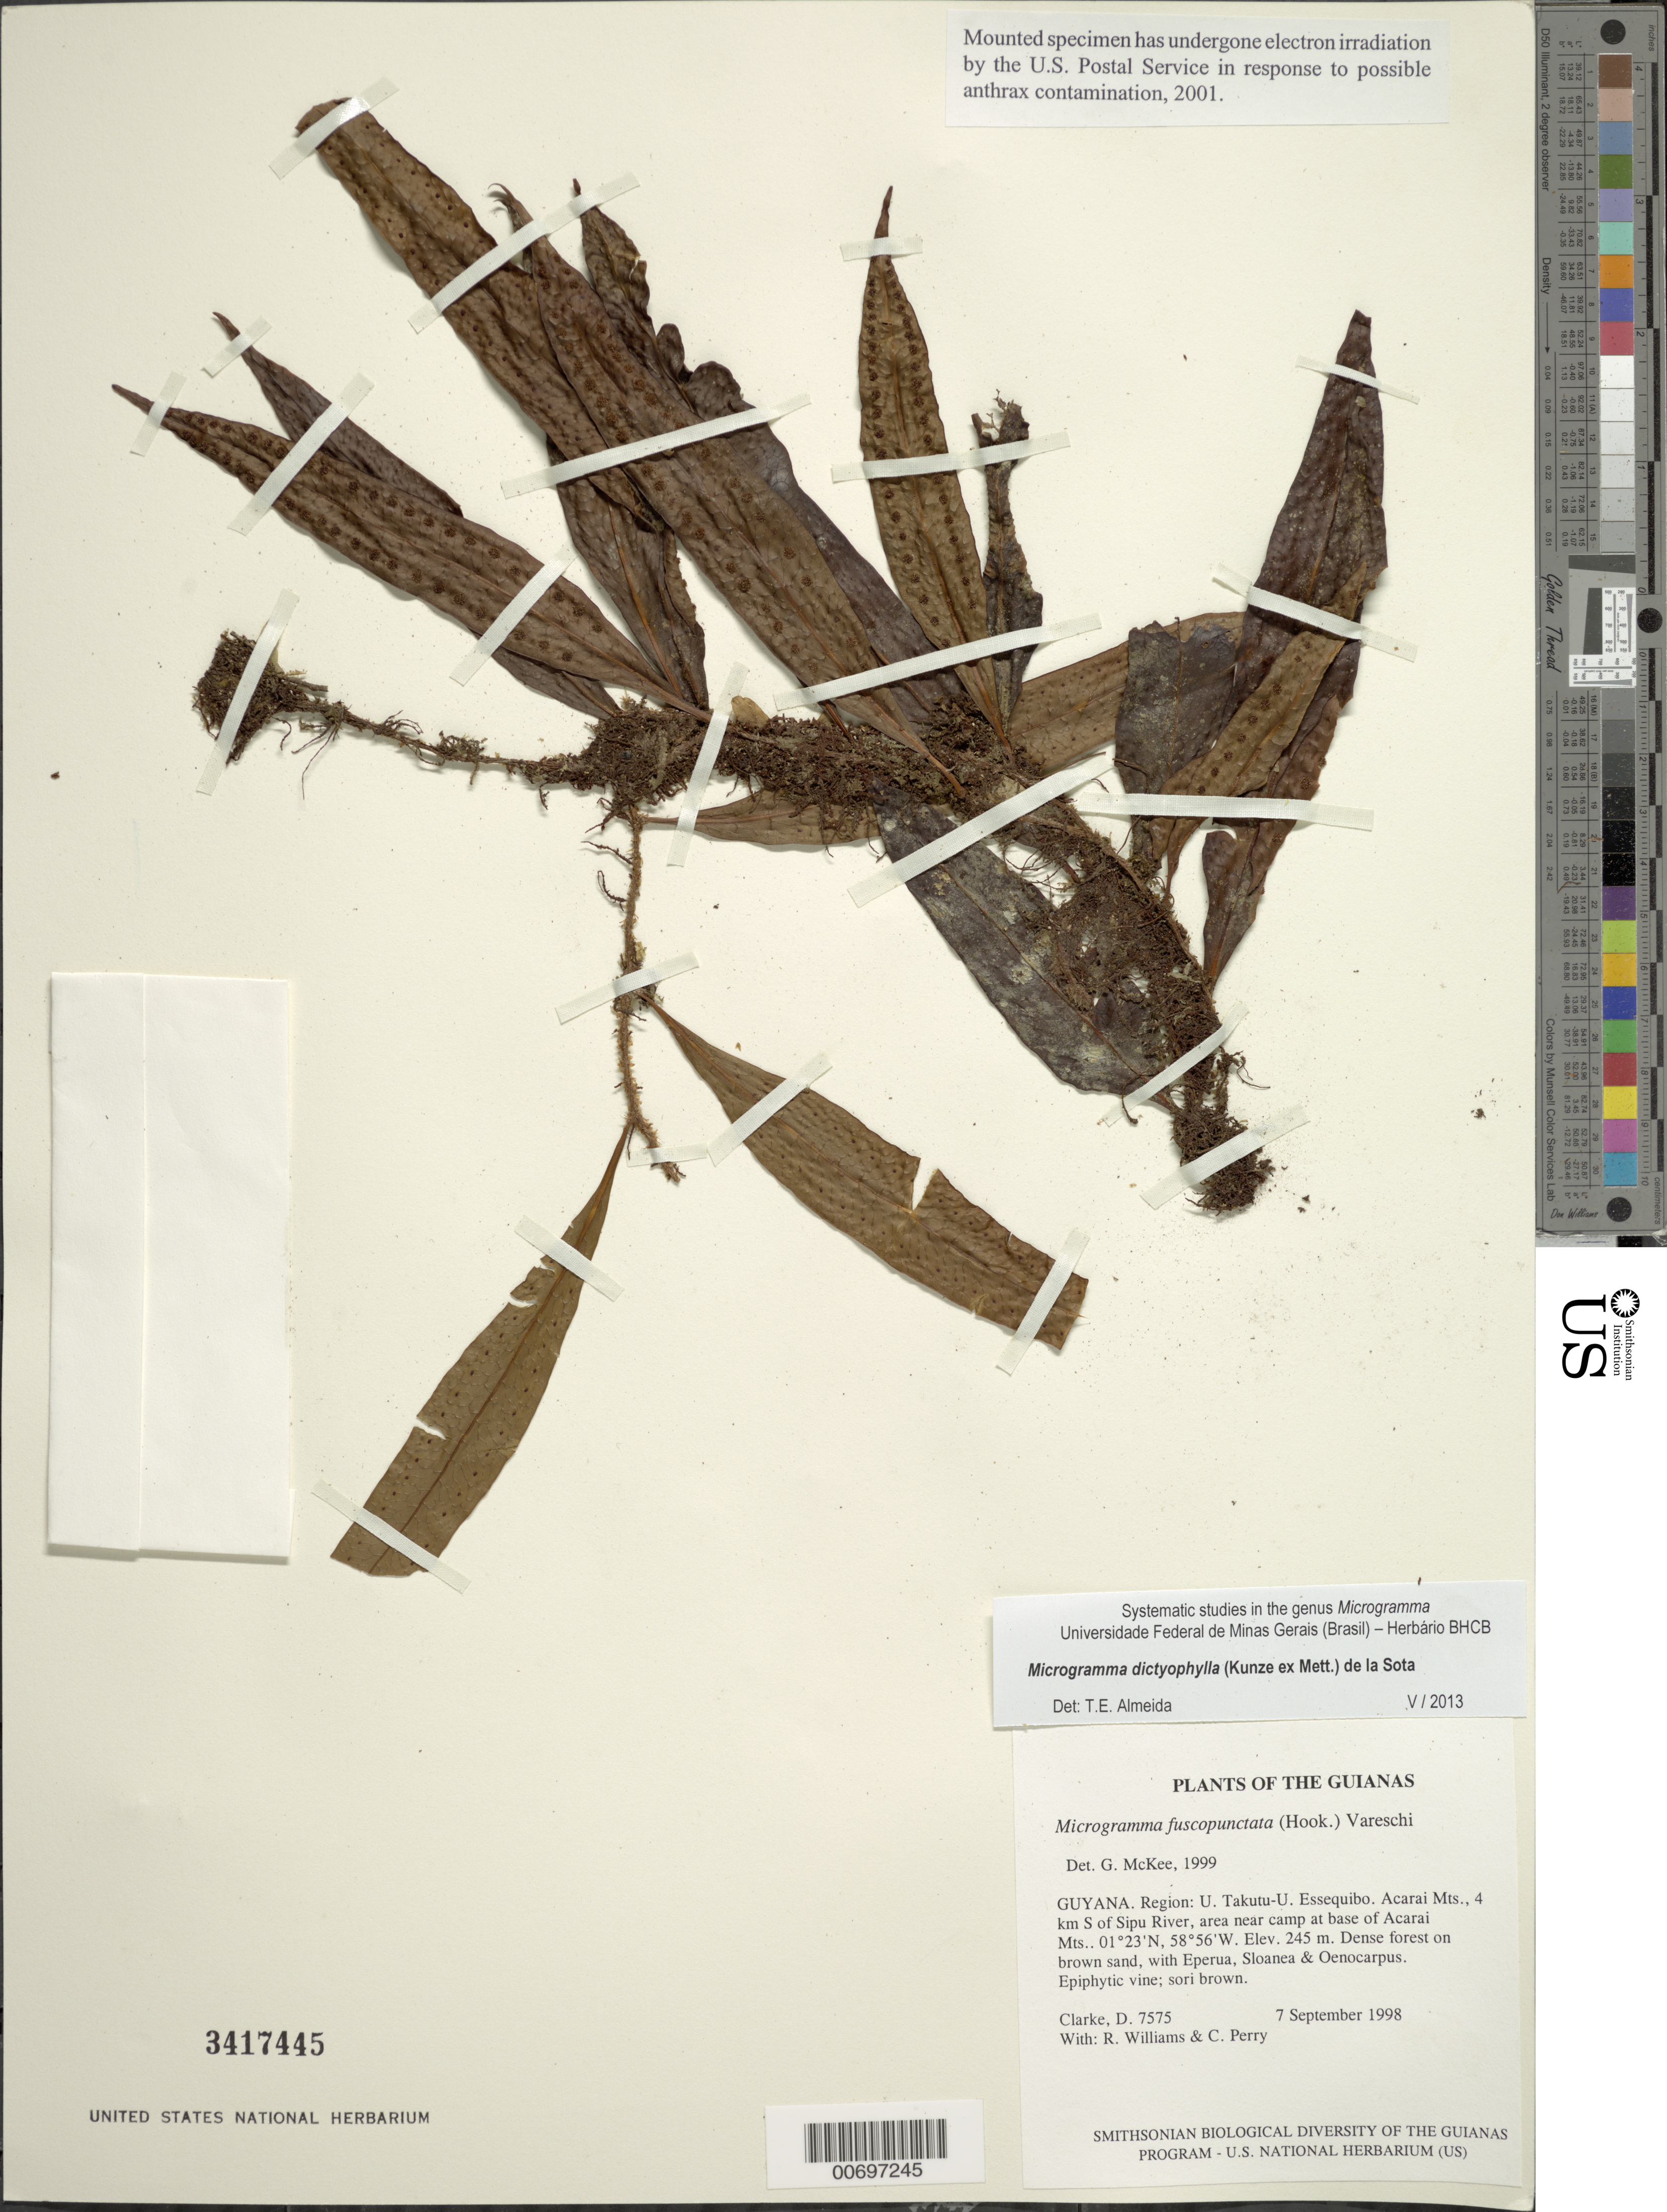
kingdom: Plantae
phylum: Tracheophyta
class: Polypodiopsida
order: Polypodiales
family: Polypodiaceae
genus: Microgramma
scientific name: Microgramma dictyophylla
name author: (Kunze ex Mett.) de la Sota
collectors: H. D. Clarke, R. Williams & C. Perry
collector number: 7575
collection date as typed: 7 September 1998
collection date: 1998-09-07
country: Guyana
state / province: U. Takutu-U. Essequibo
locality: Acarai Mts., 4 km S of Sipu River, area near camp at base of Acarai Mts.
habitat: Dense forest on brown sand, with Eperua, Sloanea & Oenocarpus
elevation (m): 245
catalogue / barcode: US 3417445